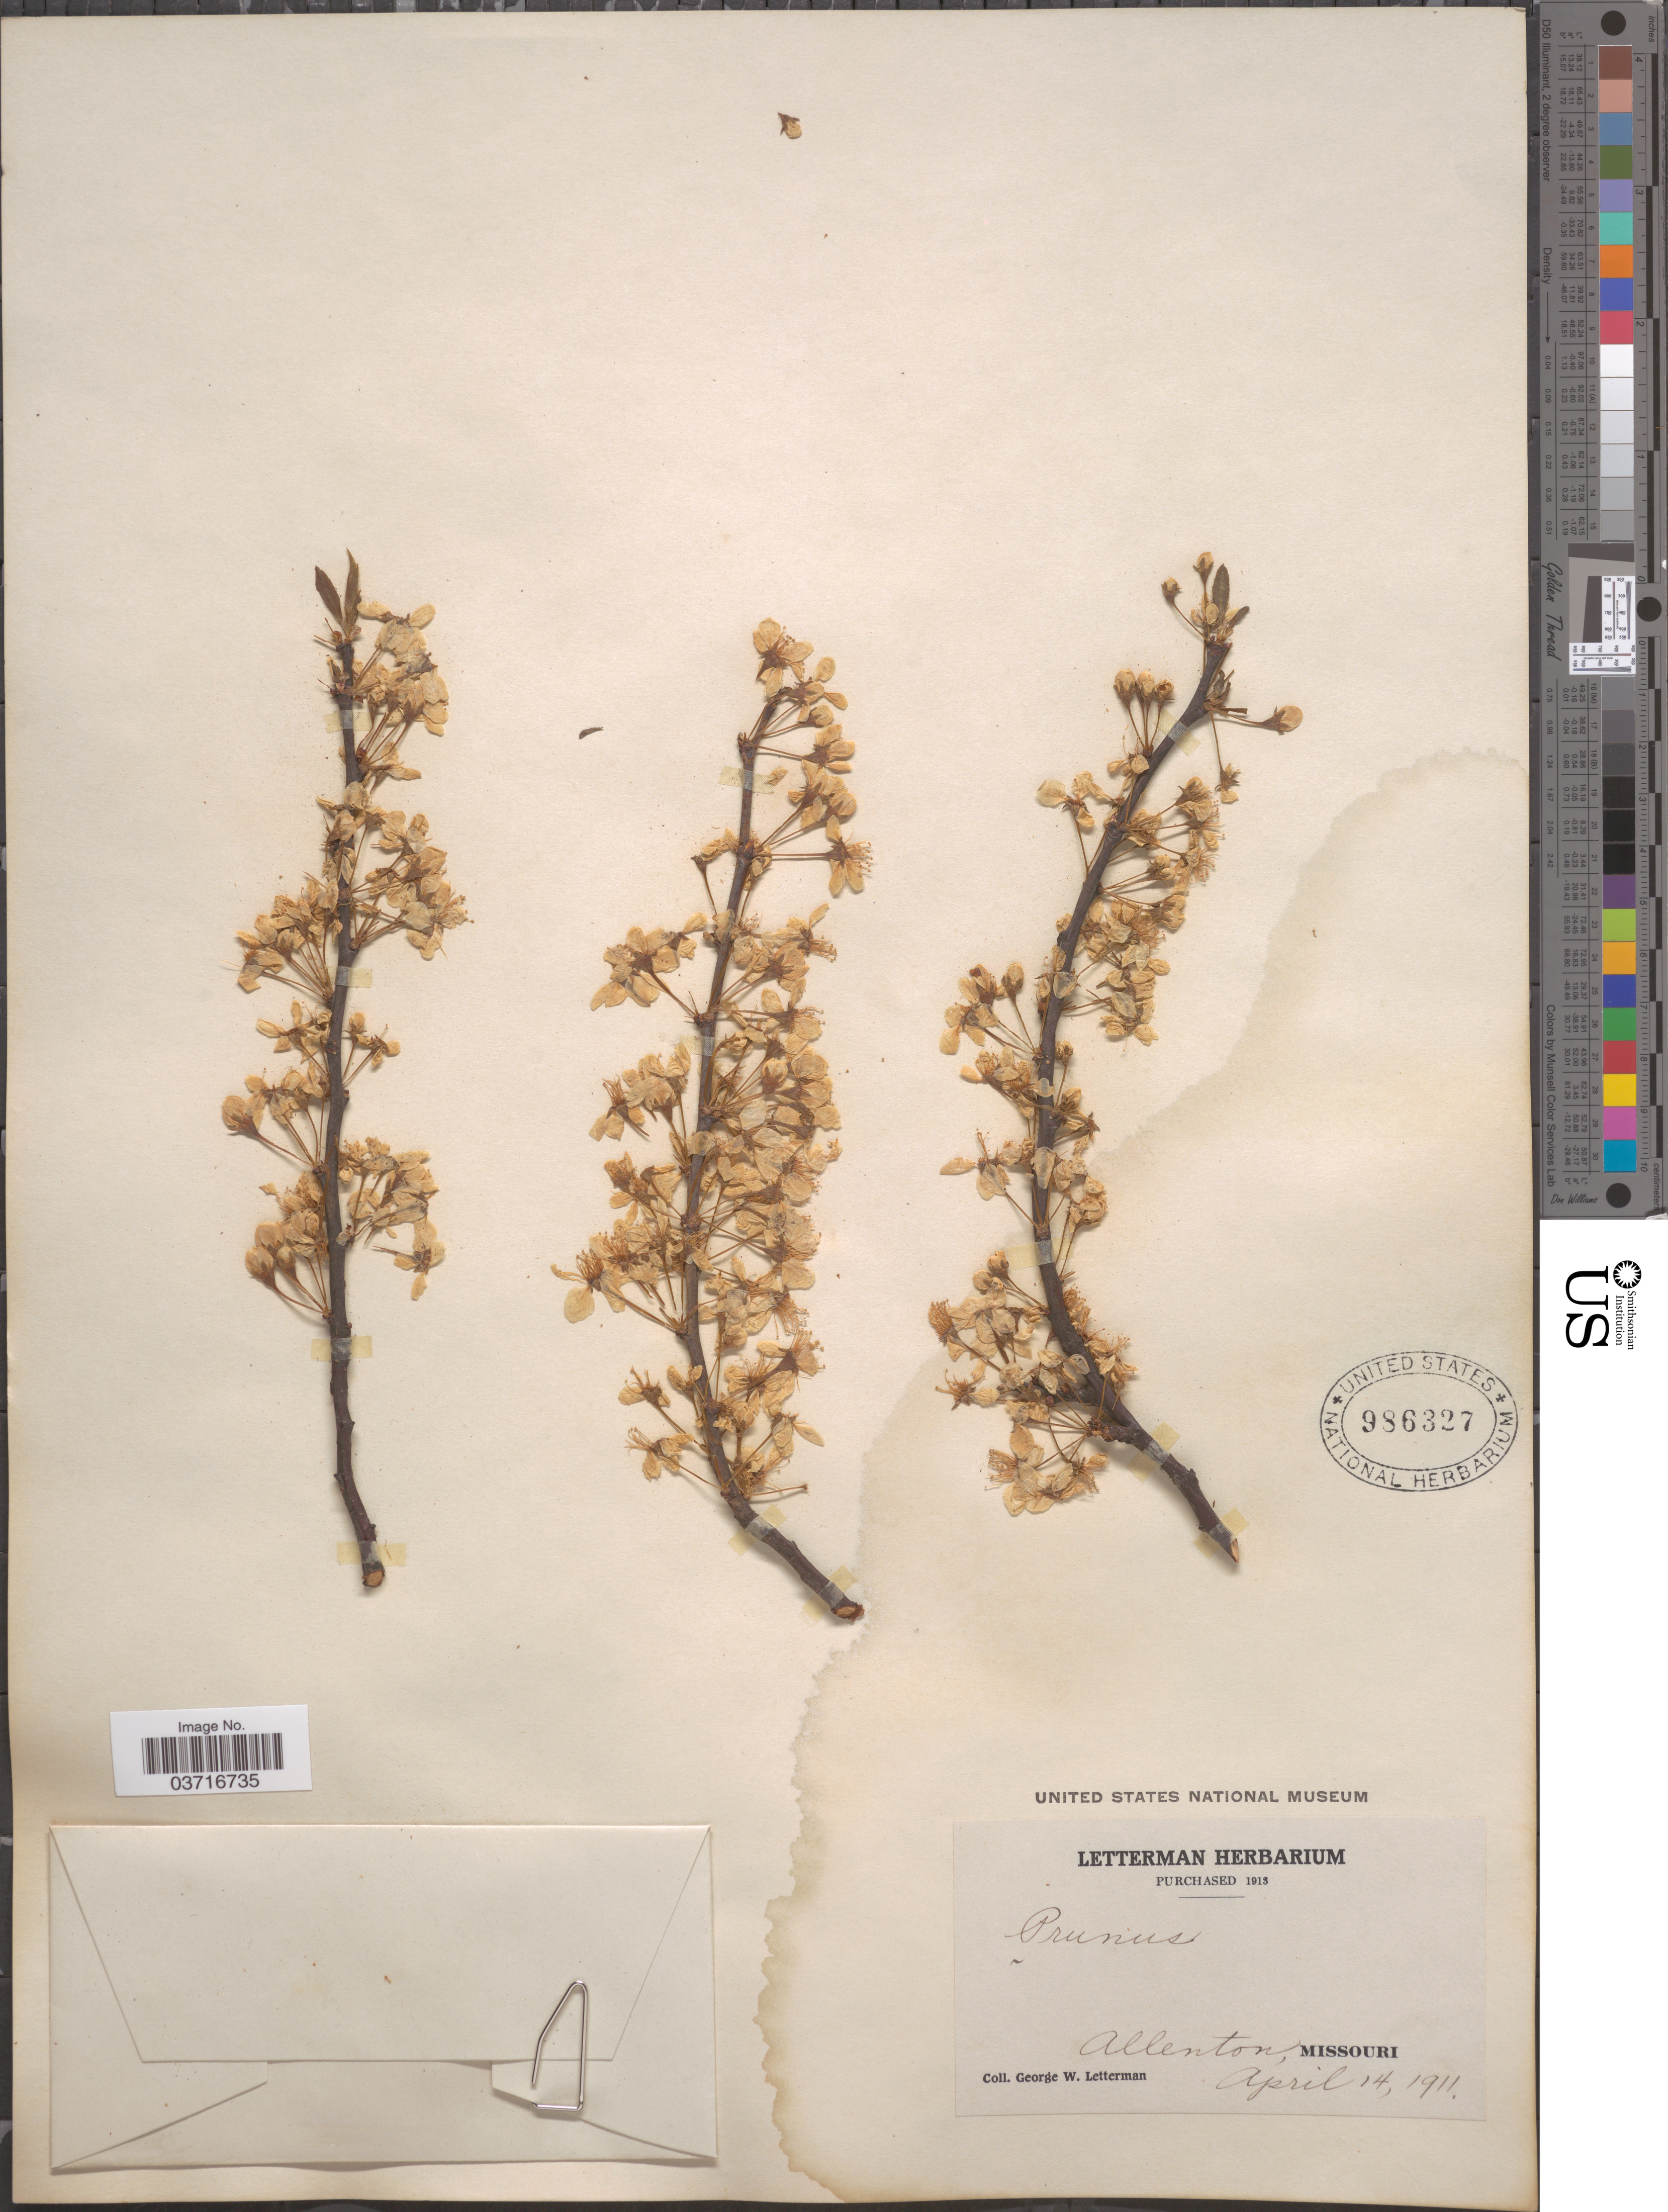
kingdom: Plantae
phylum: Tracheophyta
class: Magnoliopsida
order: Rosales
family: Rosaceae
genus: Prunus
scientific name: Prunus sp.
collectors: G. W. Letterman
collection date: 1911-04-14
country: United States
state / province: Missouri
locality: Allenton.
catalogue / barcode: US 986327